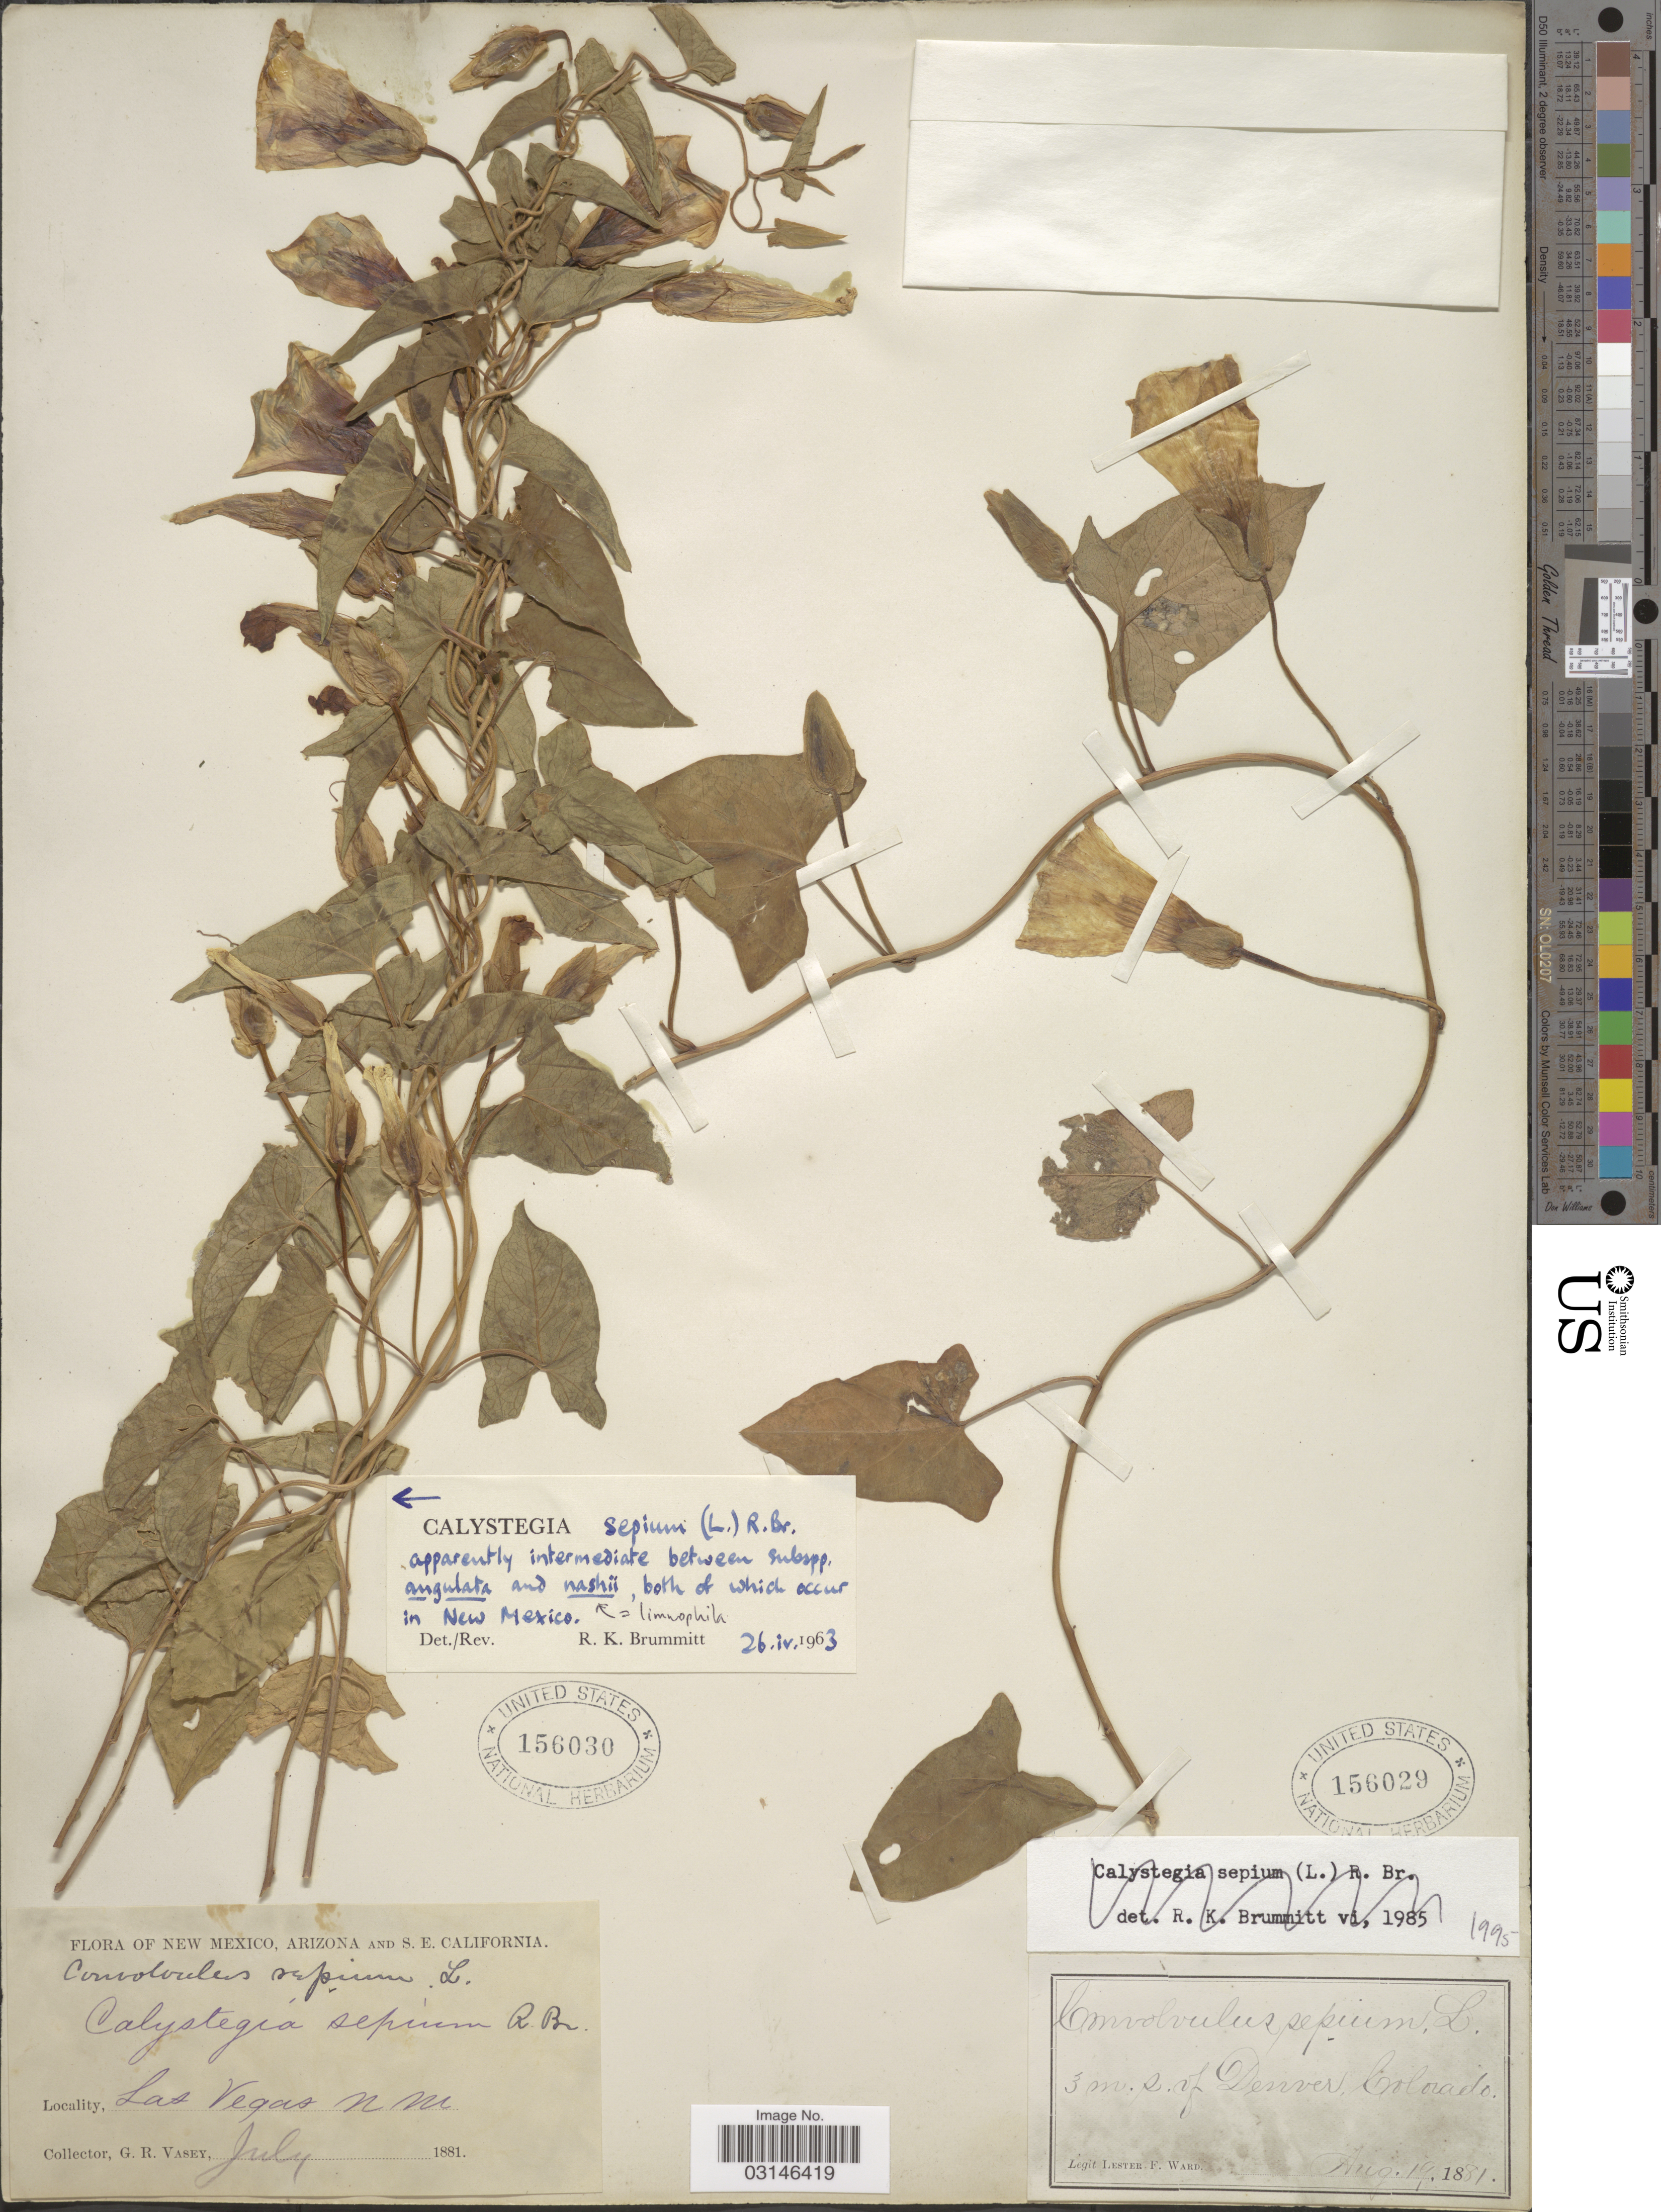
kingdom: Plantae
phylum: Tracheophyta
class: Magnoliopsida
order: Solanales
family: Convolvulaceae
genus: Calystegia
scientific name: Calystegia sepium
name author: (L.) R. Br.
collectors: G. R. Vasey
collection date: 1881-07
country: United States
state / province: New Mexico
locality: Las Vegas, N. M.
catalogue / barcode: US 156030